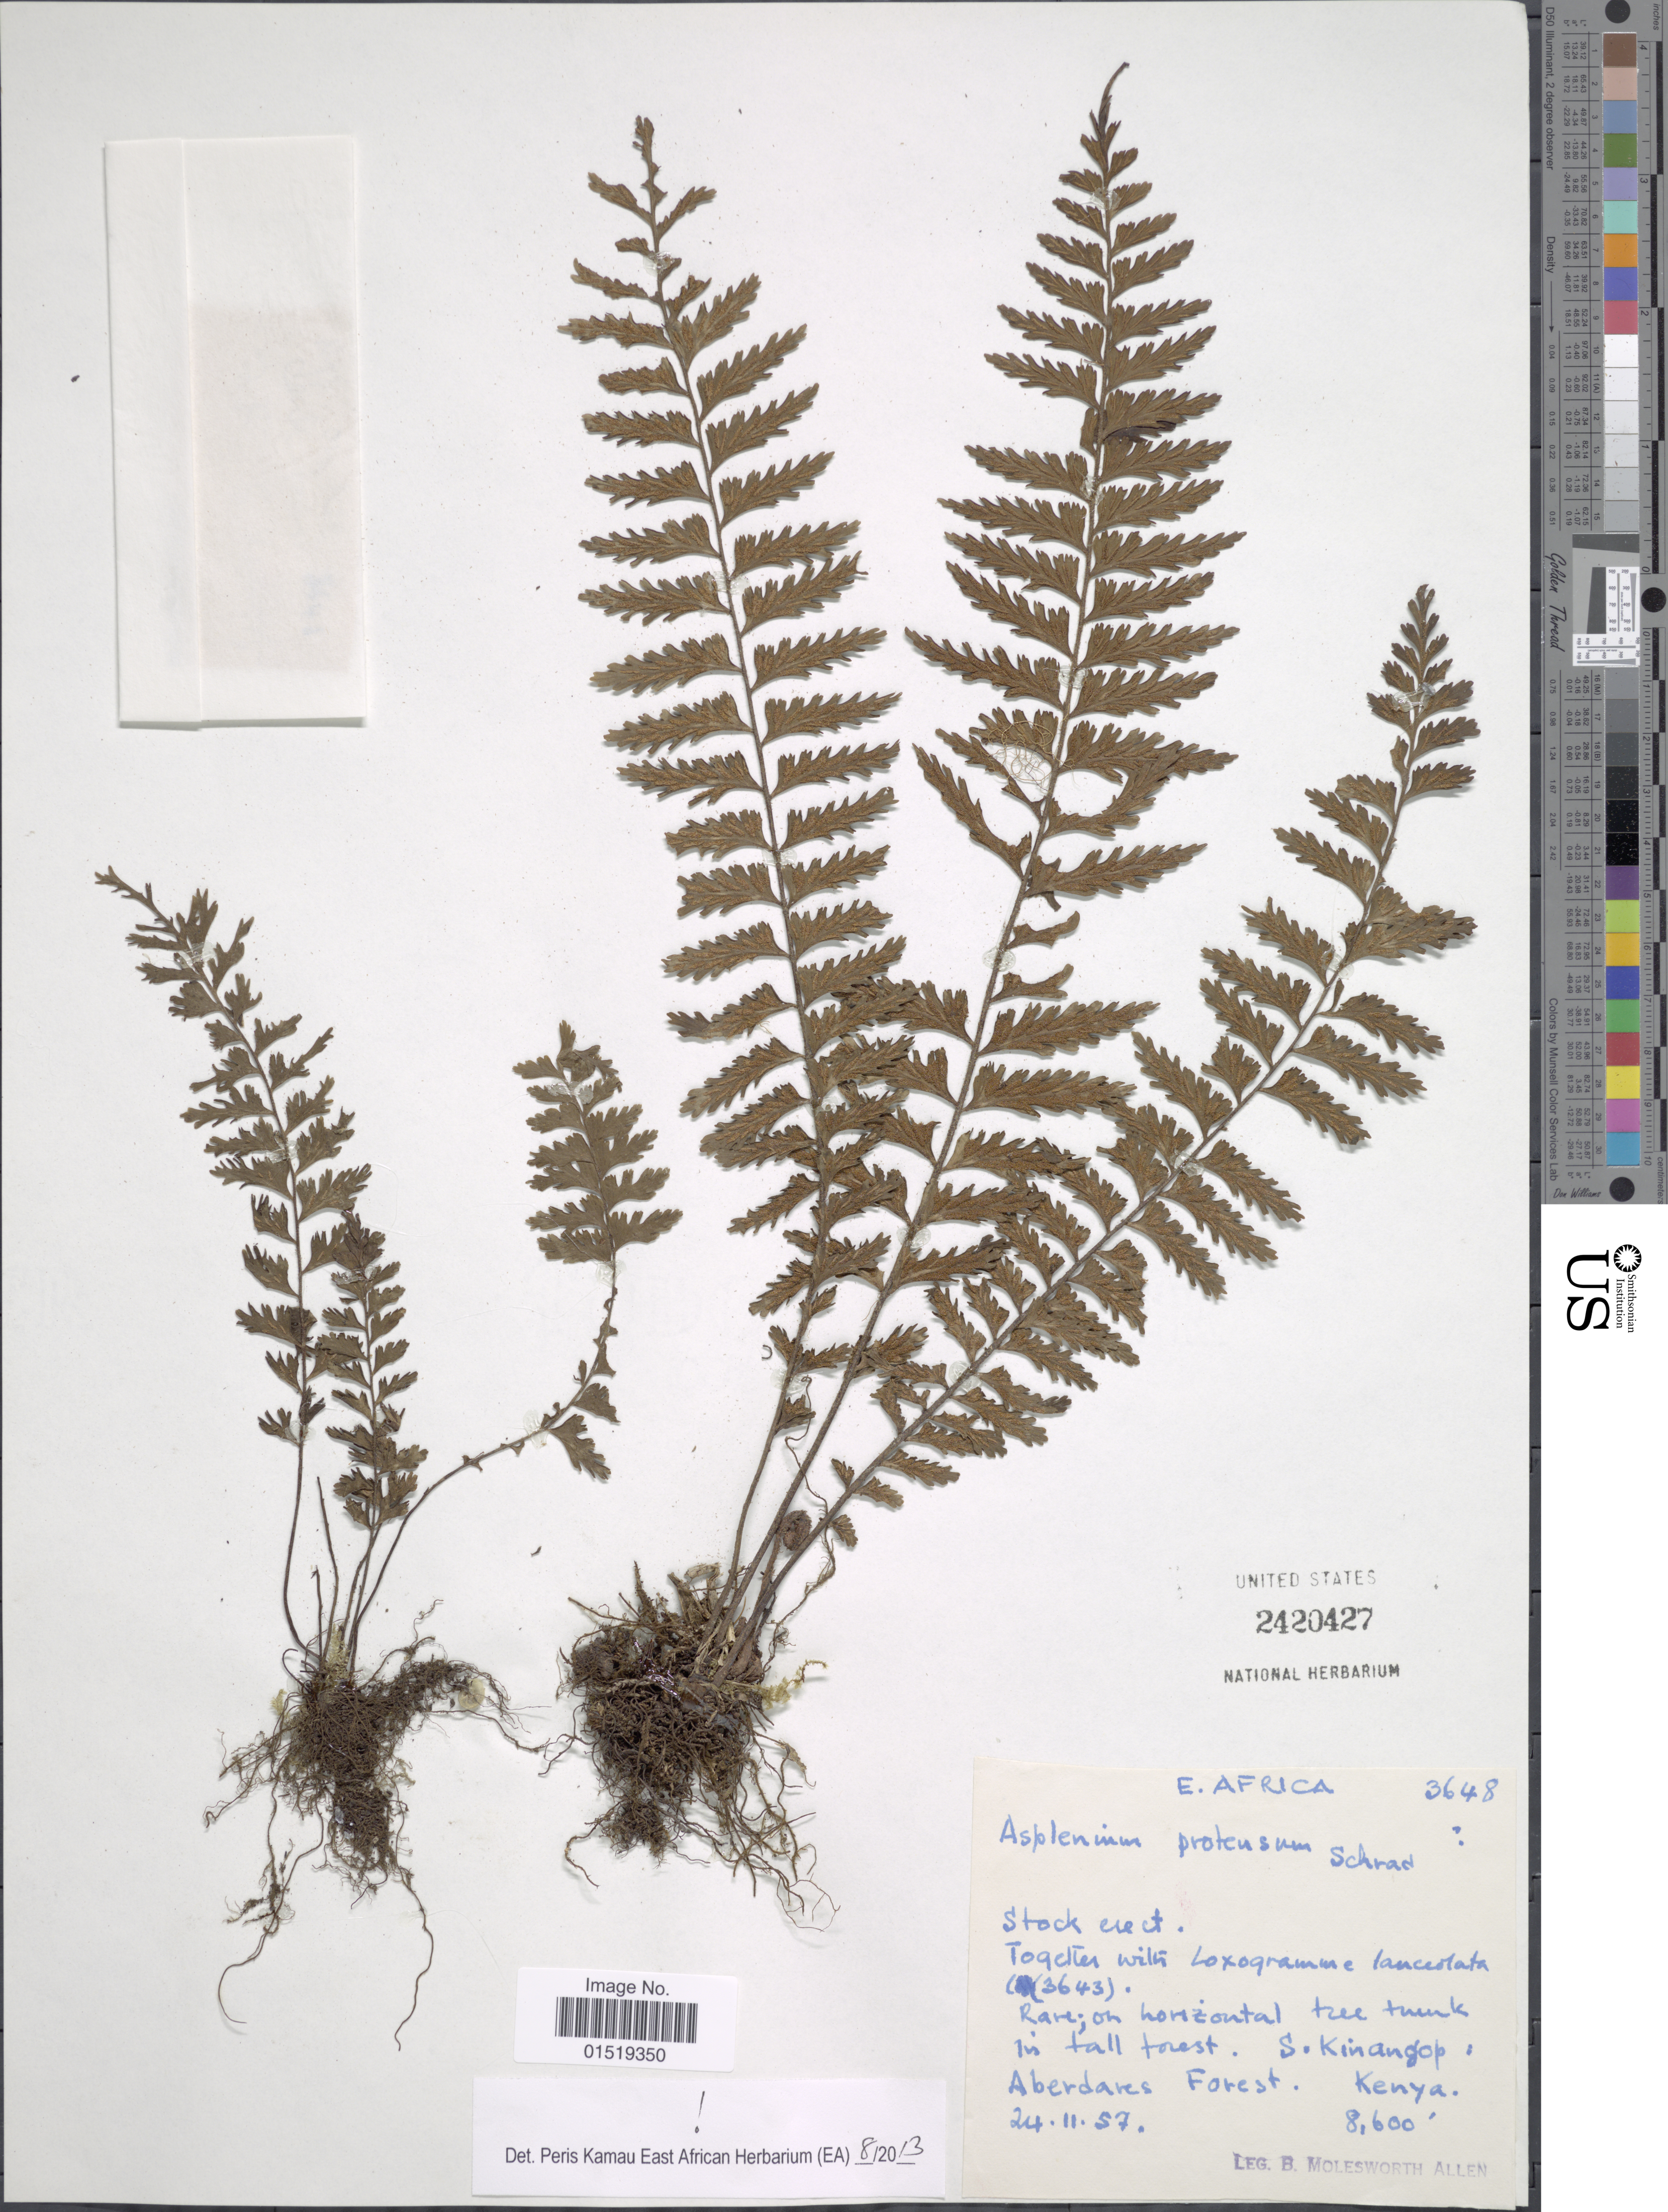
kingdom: Plantae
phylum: Tracheophyta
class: Polypodiopsida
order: Polypodiales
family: Aspleniaceae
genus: Asplenium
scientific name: Asplenium protensum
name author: Schrad.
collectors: B. E. G. Molesworth-Allen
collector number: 3648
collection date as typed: Transcribed d/m/y: 24/11/57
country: Kenya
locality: E. Africa. S. Kinangop.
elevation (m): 2621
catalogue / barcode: US 2420427